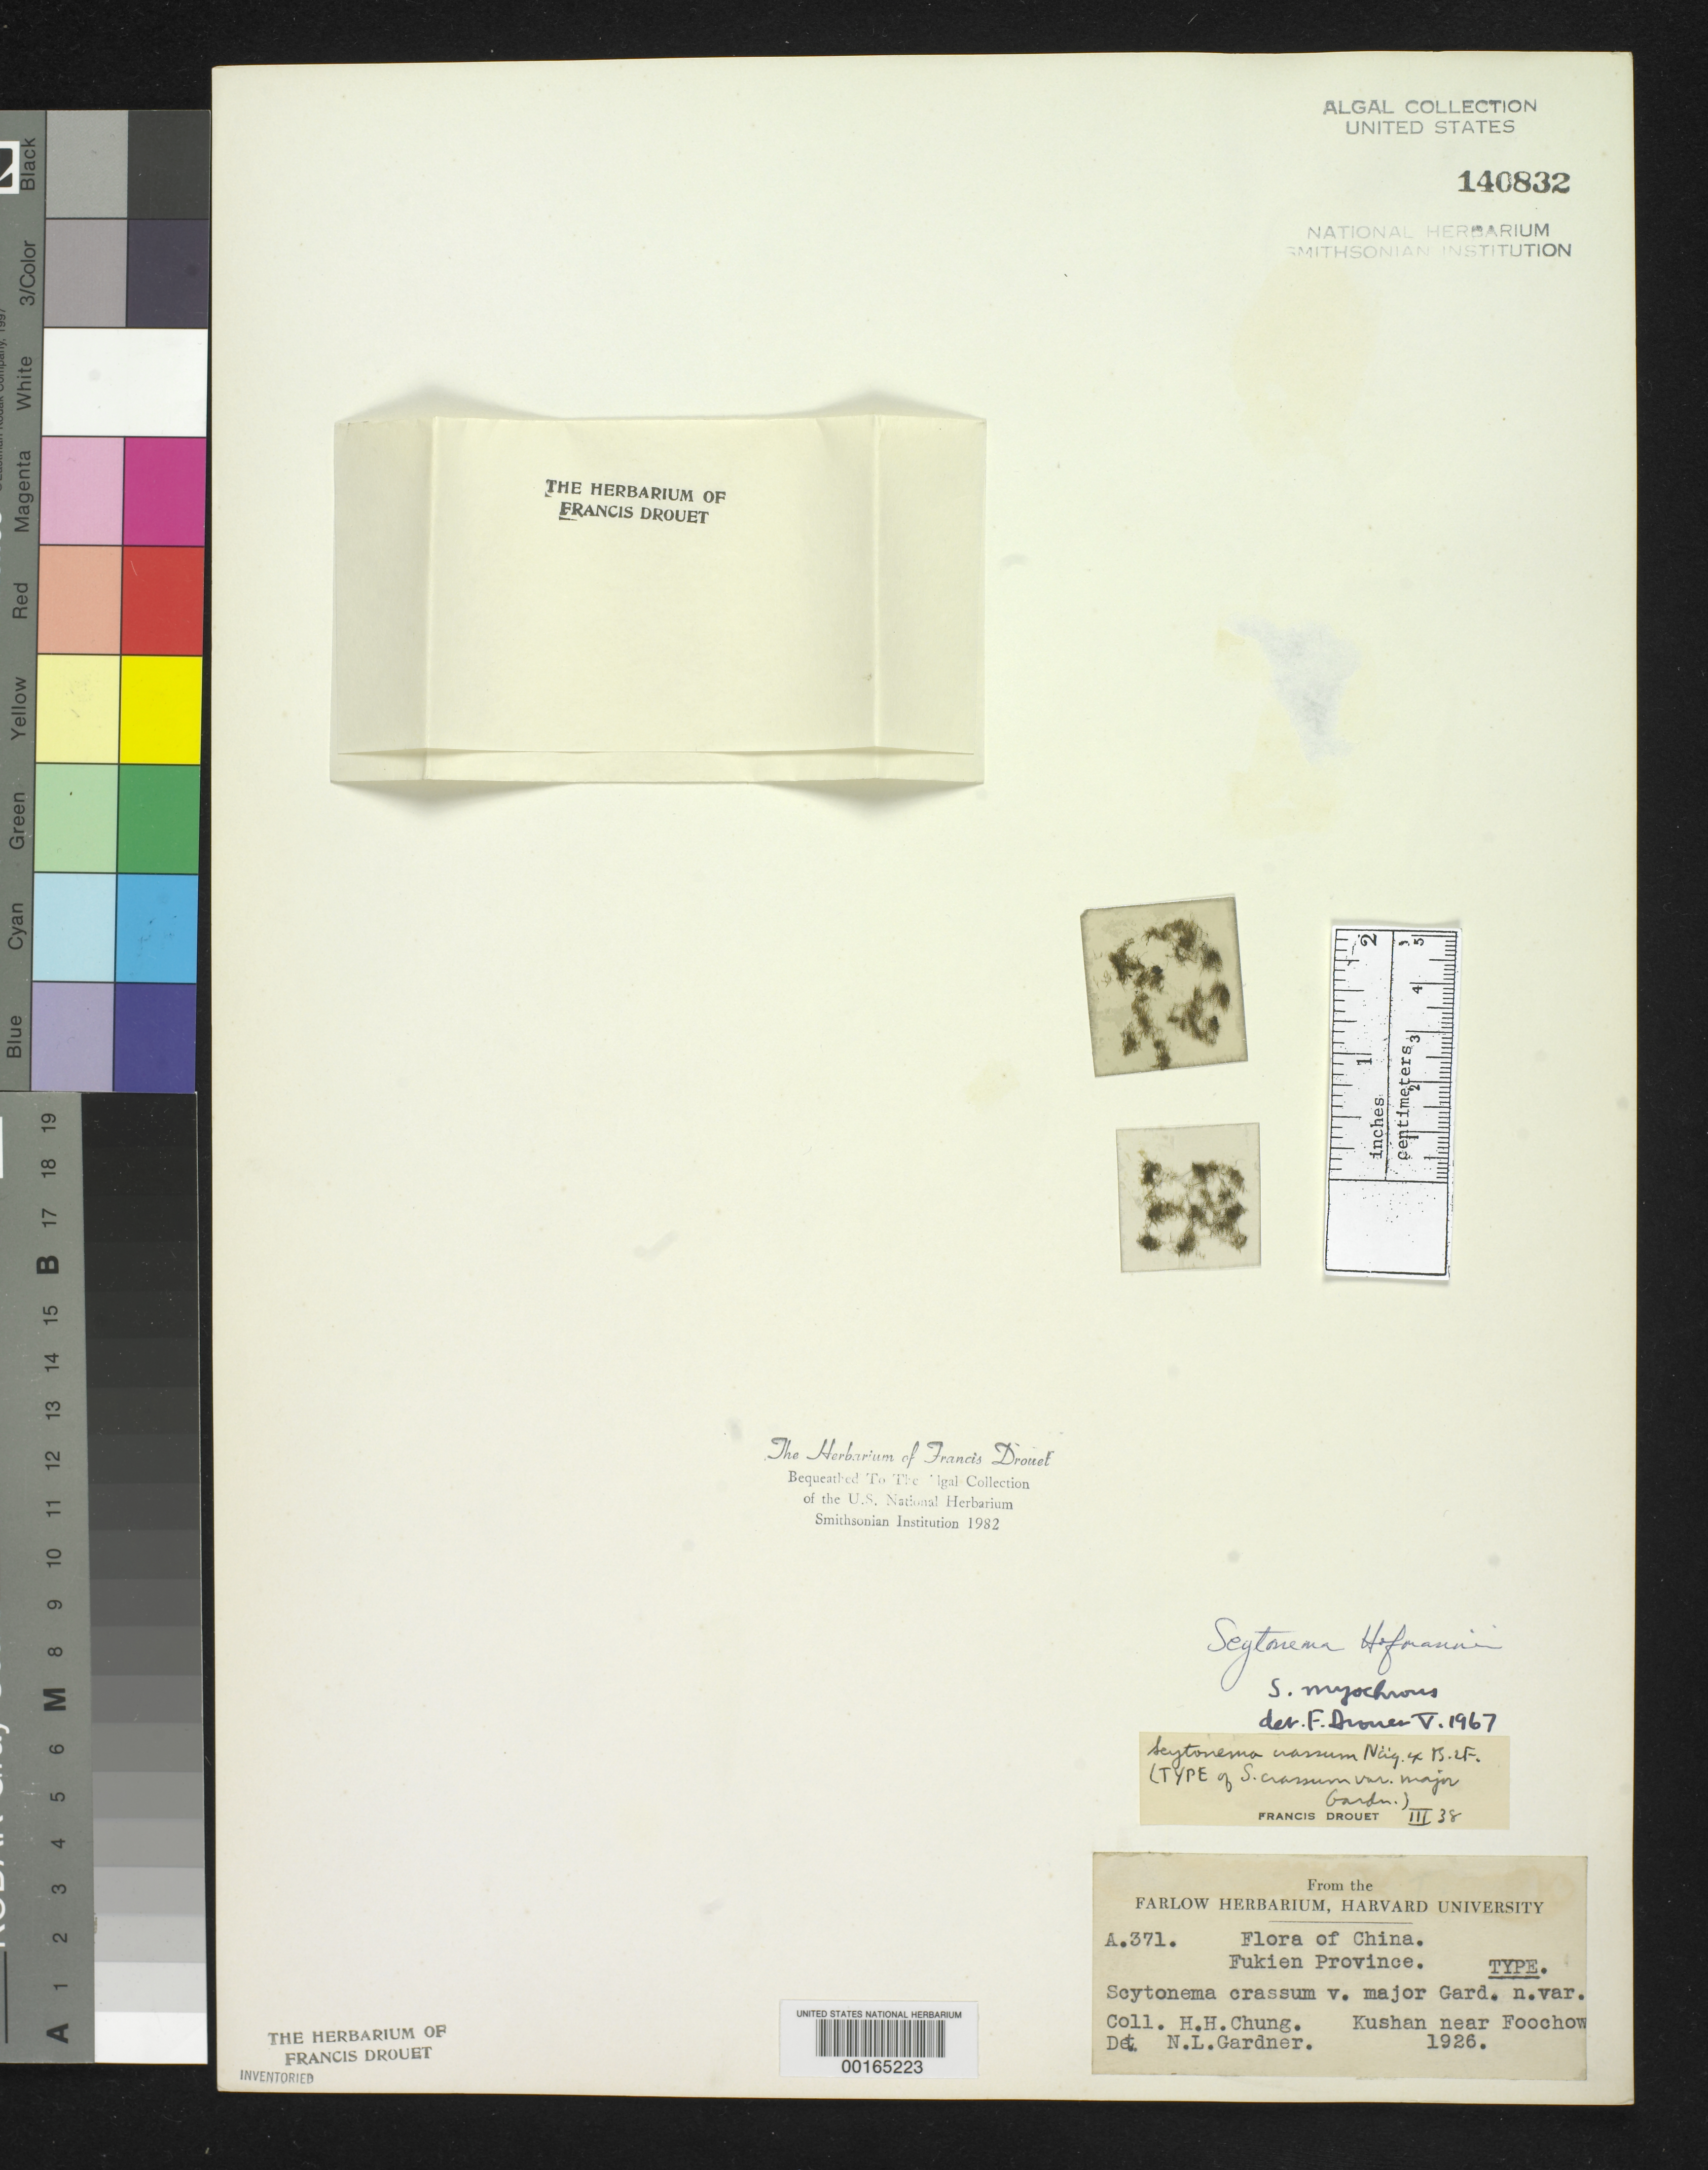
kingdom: Bacteria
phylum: Cyanobacteria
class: Cyanobacteriia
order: Cyanobacteriales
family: Scytonemataceae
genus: Scytonema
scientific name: Scytonema crassum var. major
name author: N.L. Gardner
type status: Isotype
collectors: H. Chung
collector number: A.371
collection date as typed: Aug 1926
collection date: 1926-08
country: China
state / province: Fujian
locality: Kushan, near Foochow.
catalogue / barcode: US 140832